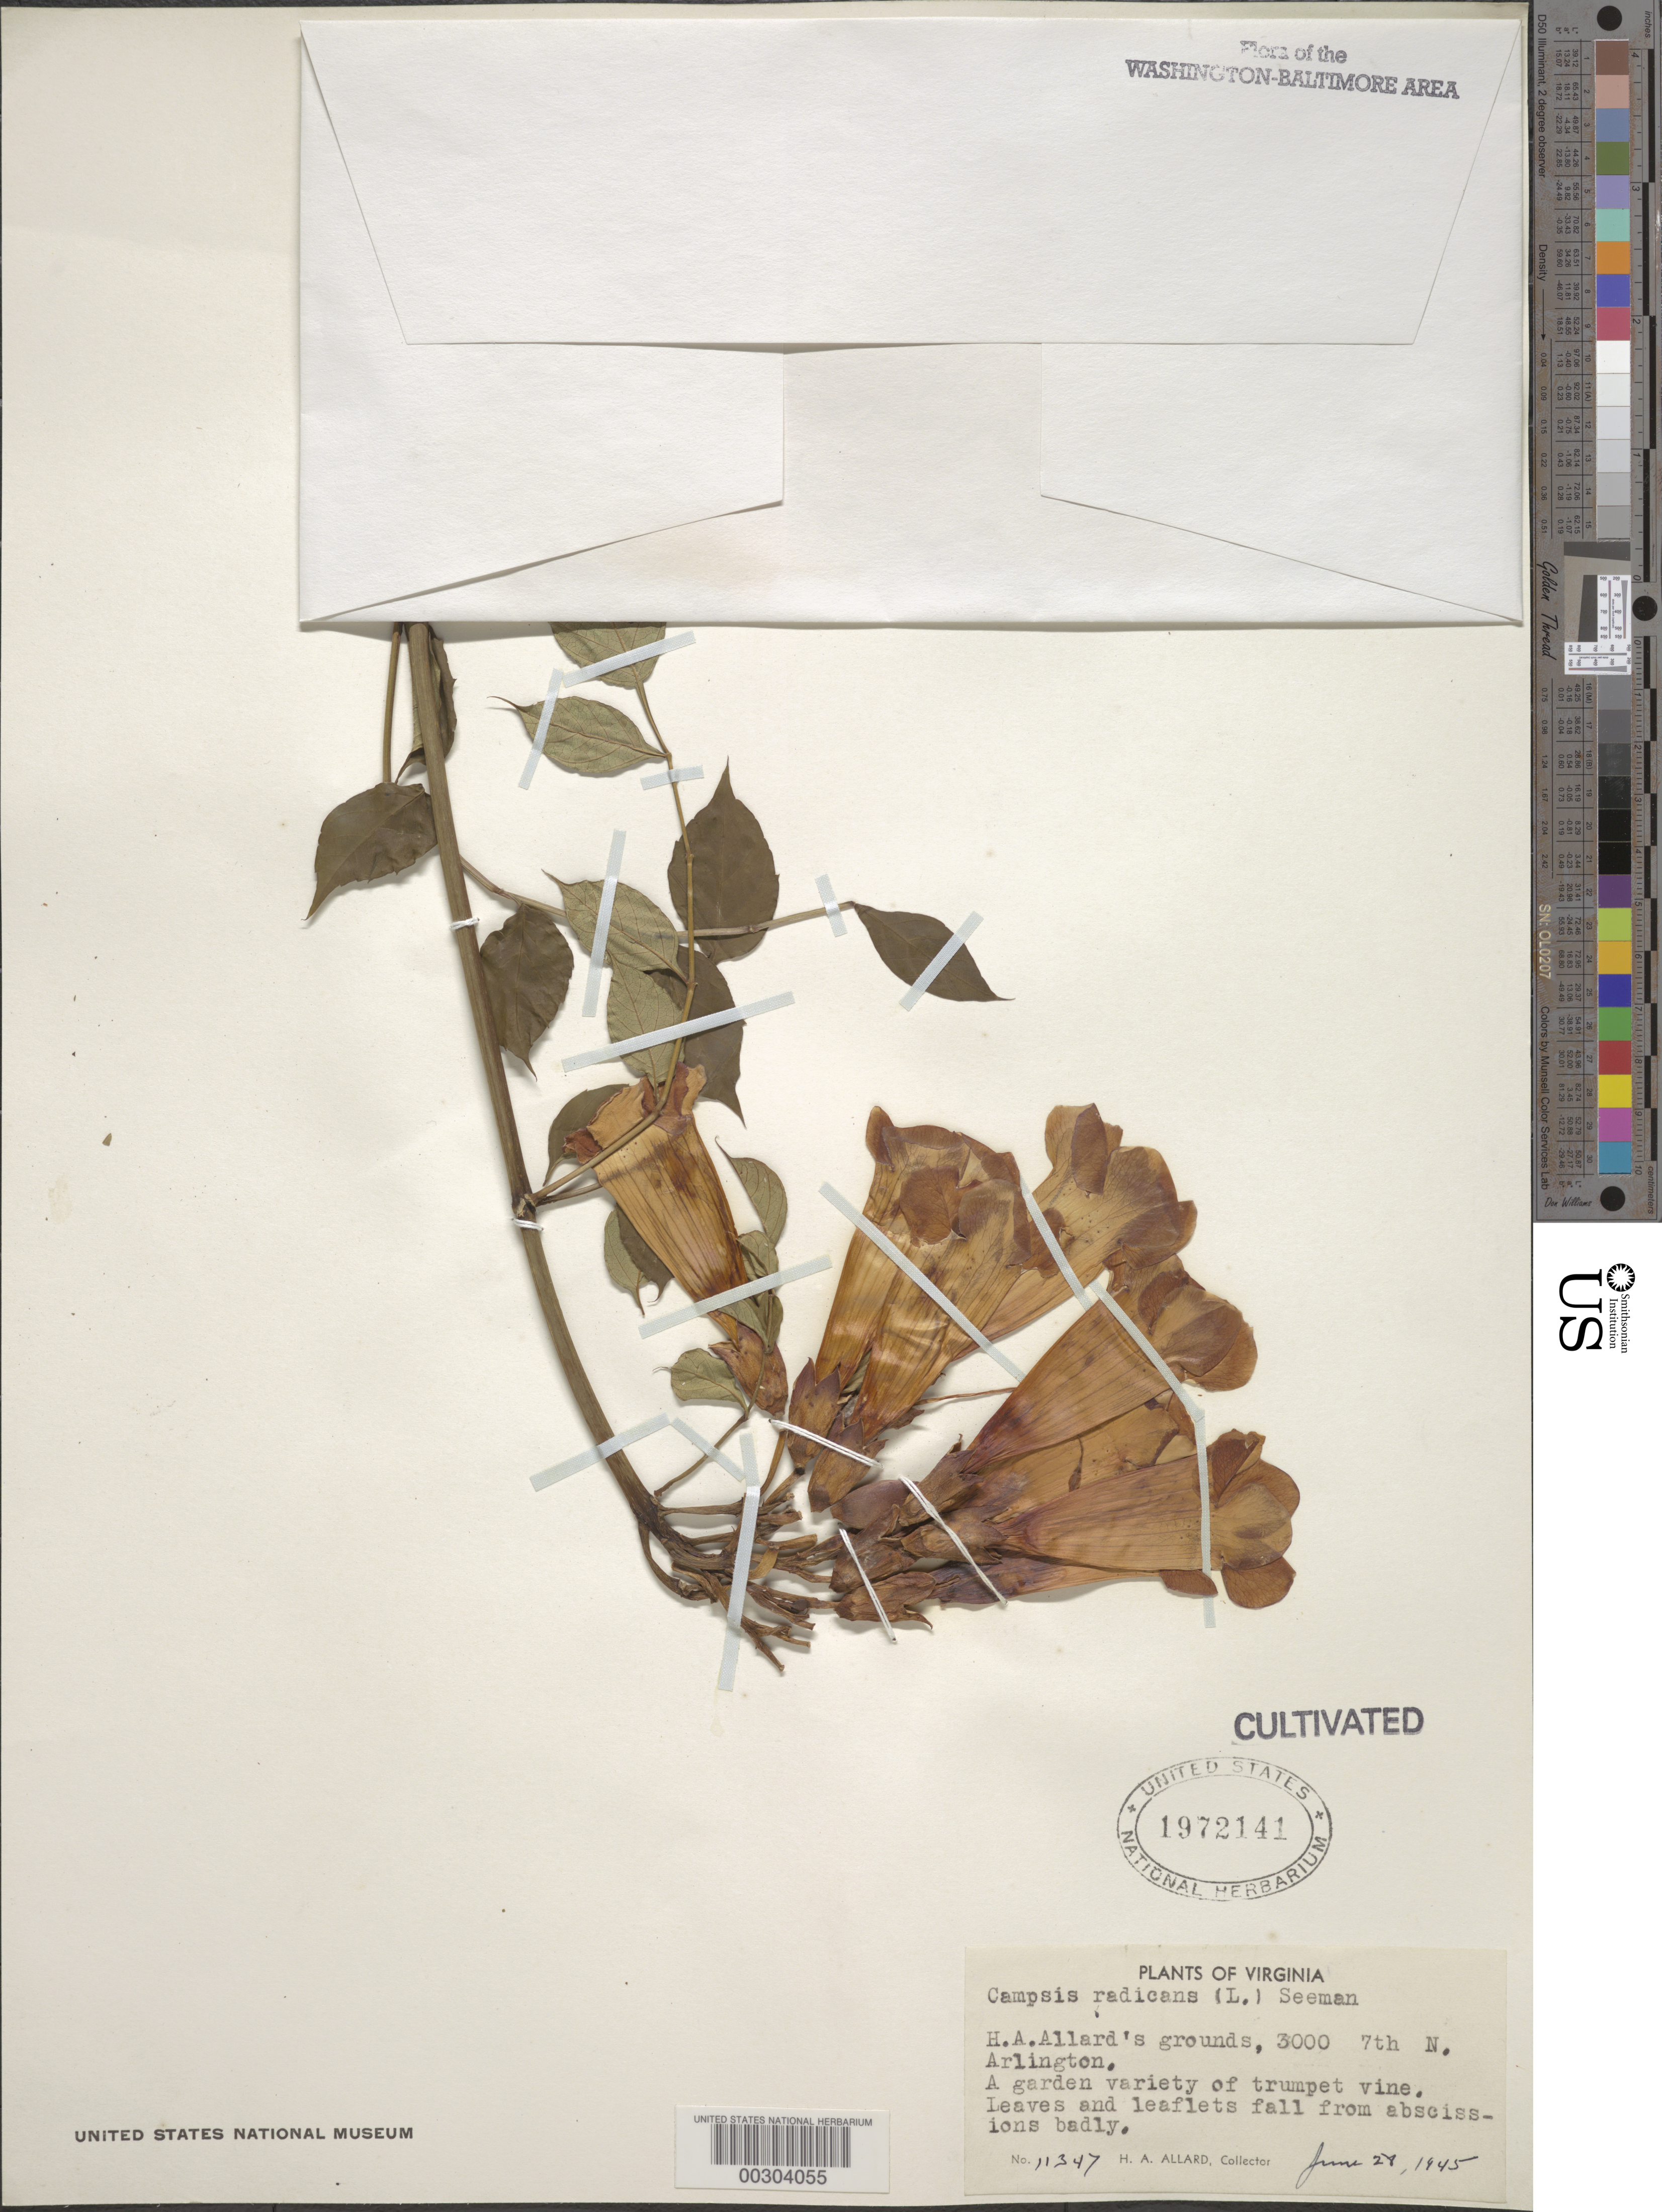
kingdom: Plantae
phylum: Tracheophyta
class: Magnoliopsida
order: Lamiales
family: Bignoniaceae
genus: Campsis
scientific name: Campsis radicans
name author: (L.) Seem.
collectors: H. A. Allard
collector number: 11347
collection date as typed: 28 Jul 1945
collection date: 1945-07-28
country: United States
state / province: Virginia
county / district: Arlington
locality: Arlington, 3000 7th St N, H.A. Allard's grounds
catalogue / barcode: US 1972141